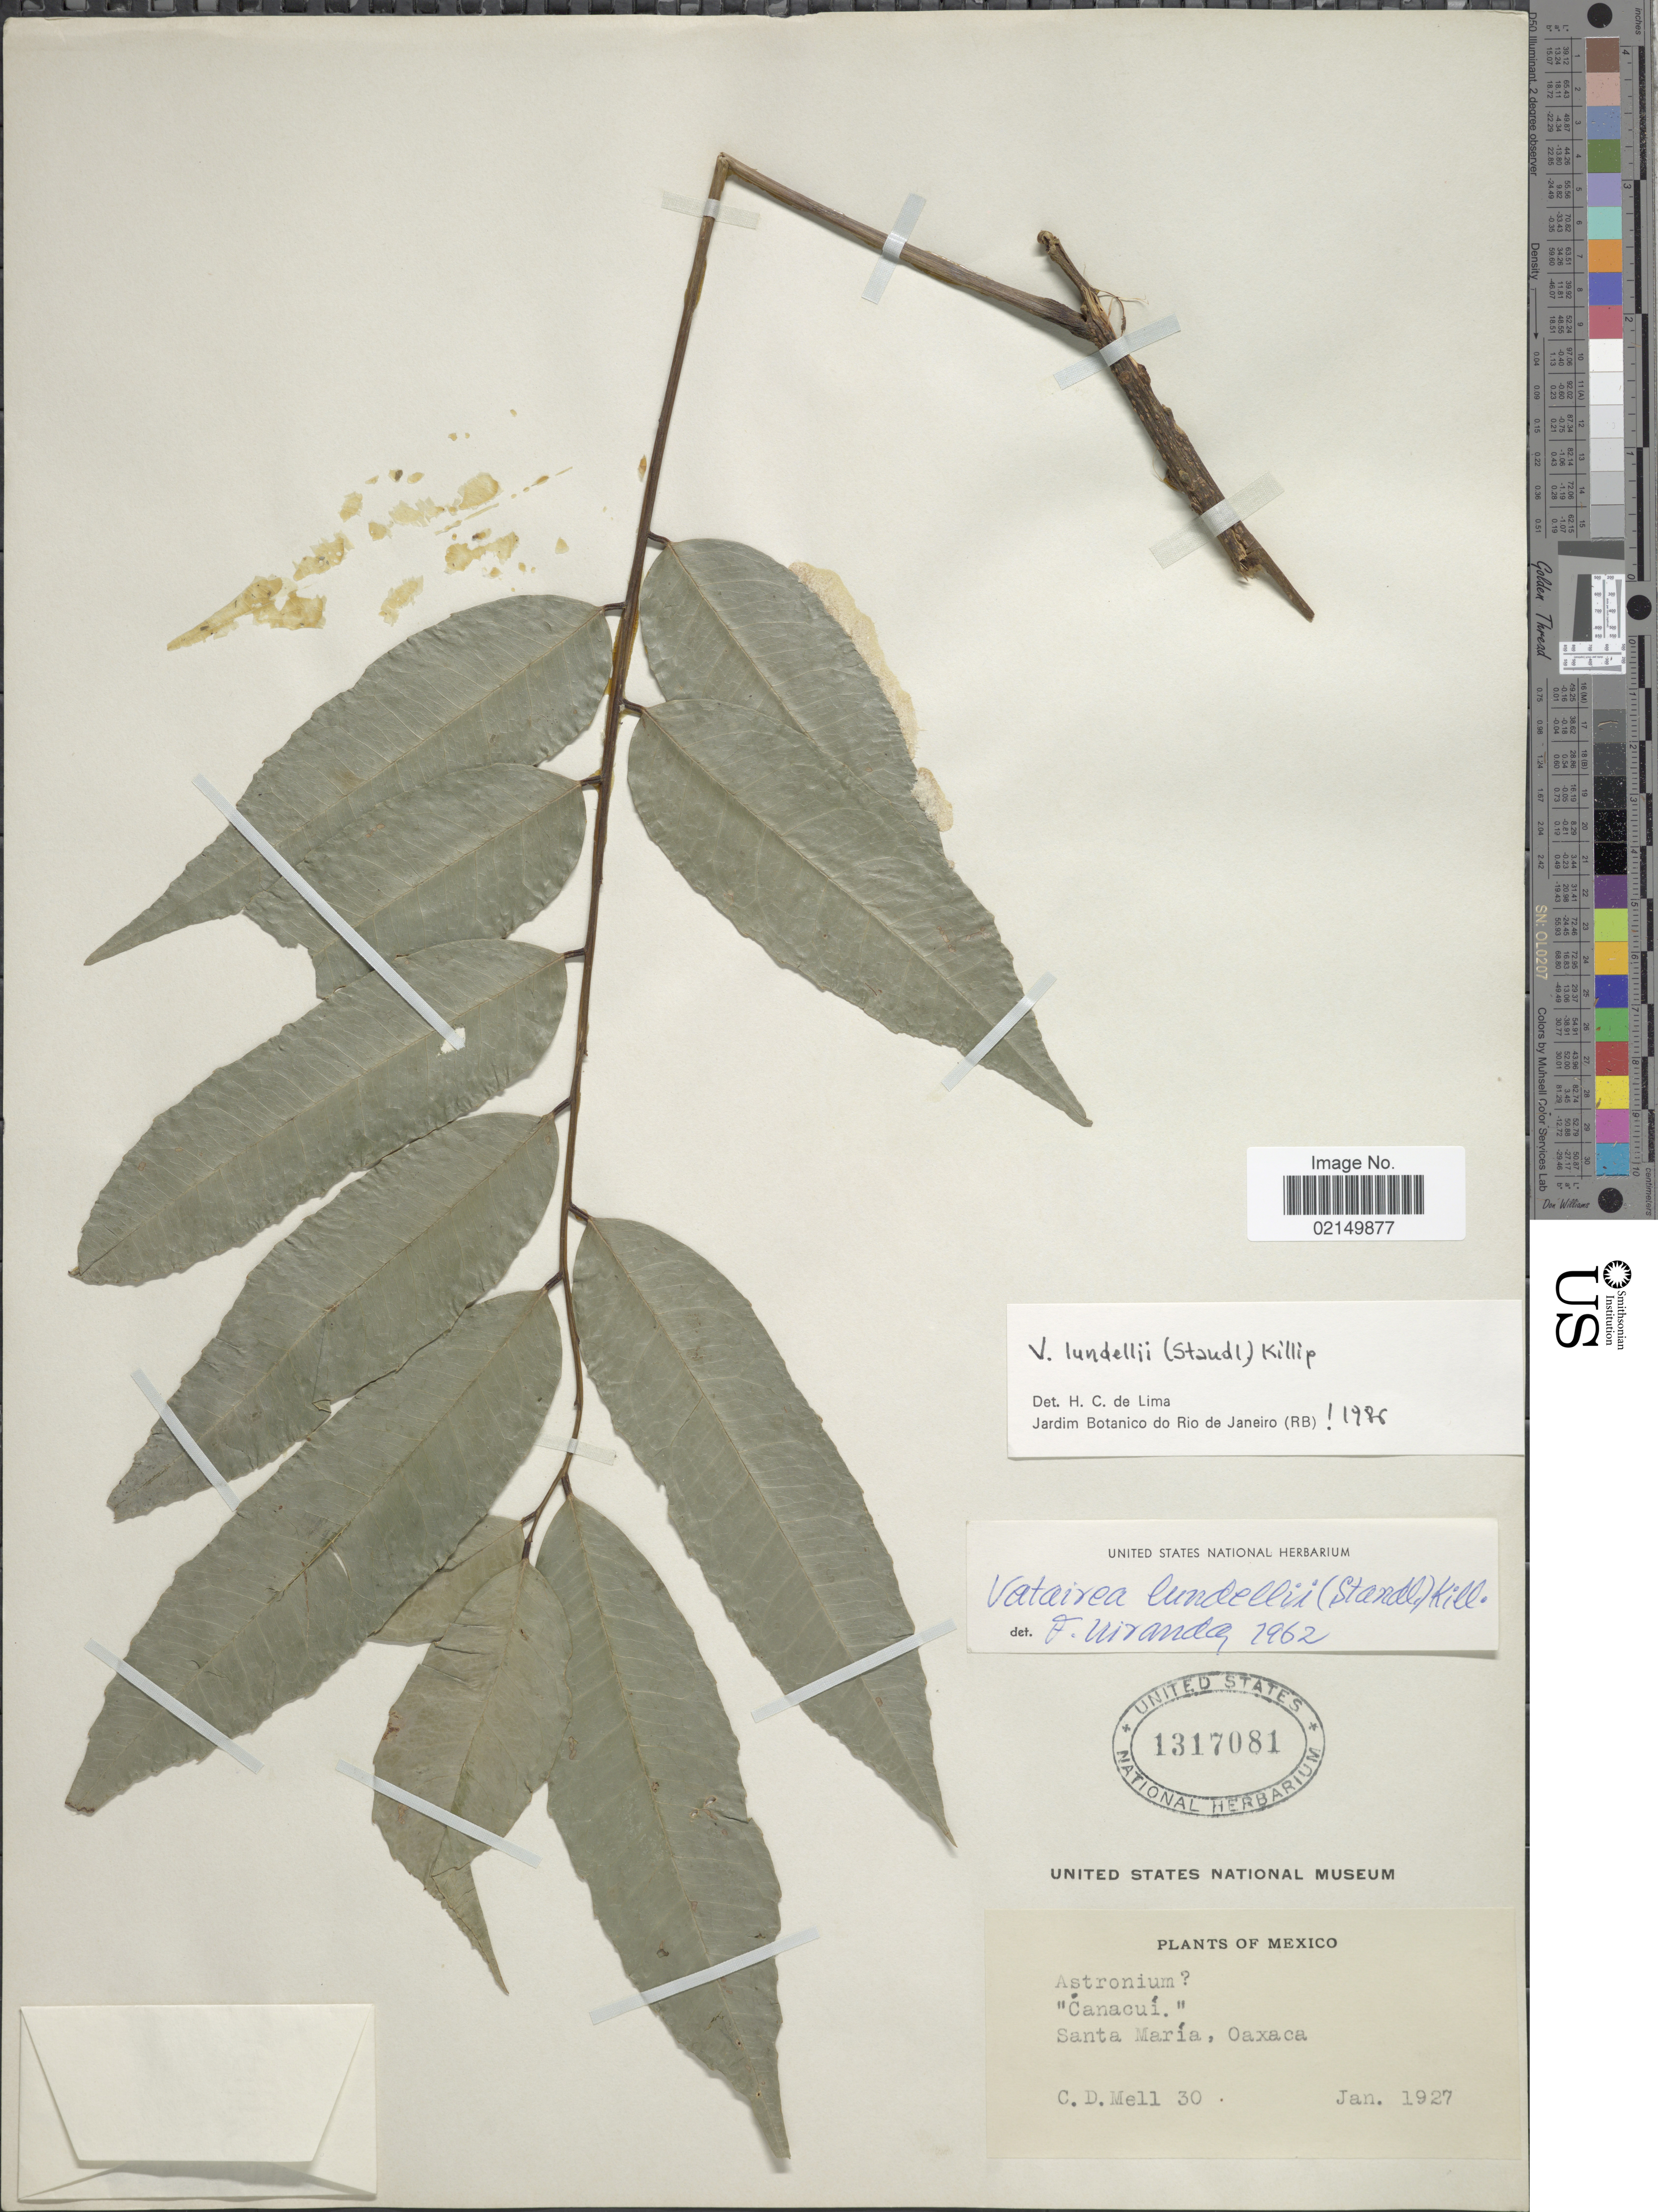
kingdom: Plantae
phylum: Tracheophyta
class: Magnoliopsida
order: Fabales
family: Fabaceae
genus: Vatairea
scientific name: Vatairea lundellii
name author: (Standl.) Killip ex Record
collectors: C. D. Mell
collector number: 30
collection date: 1927-01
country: Mexico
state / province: Oaxaca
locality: Santa María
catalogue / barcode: US 1317081